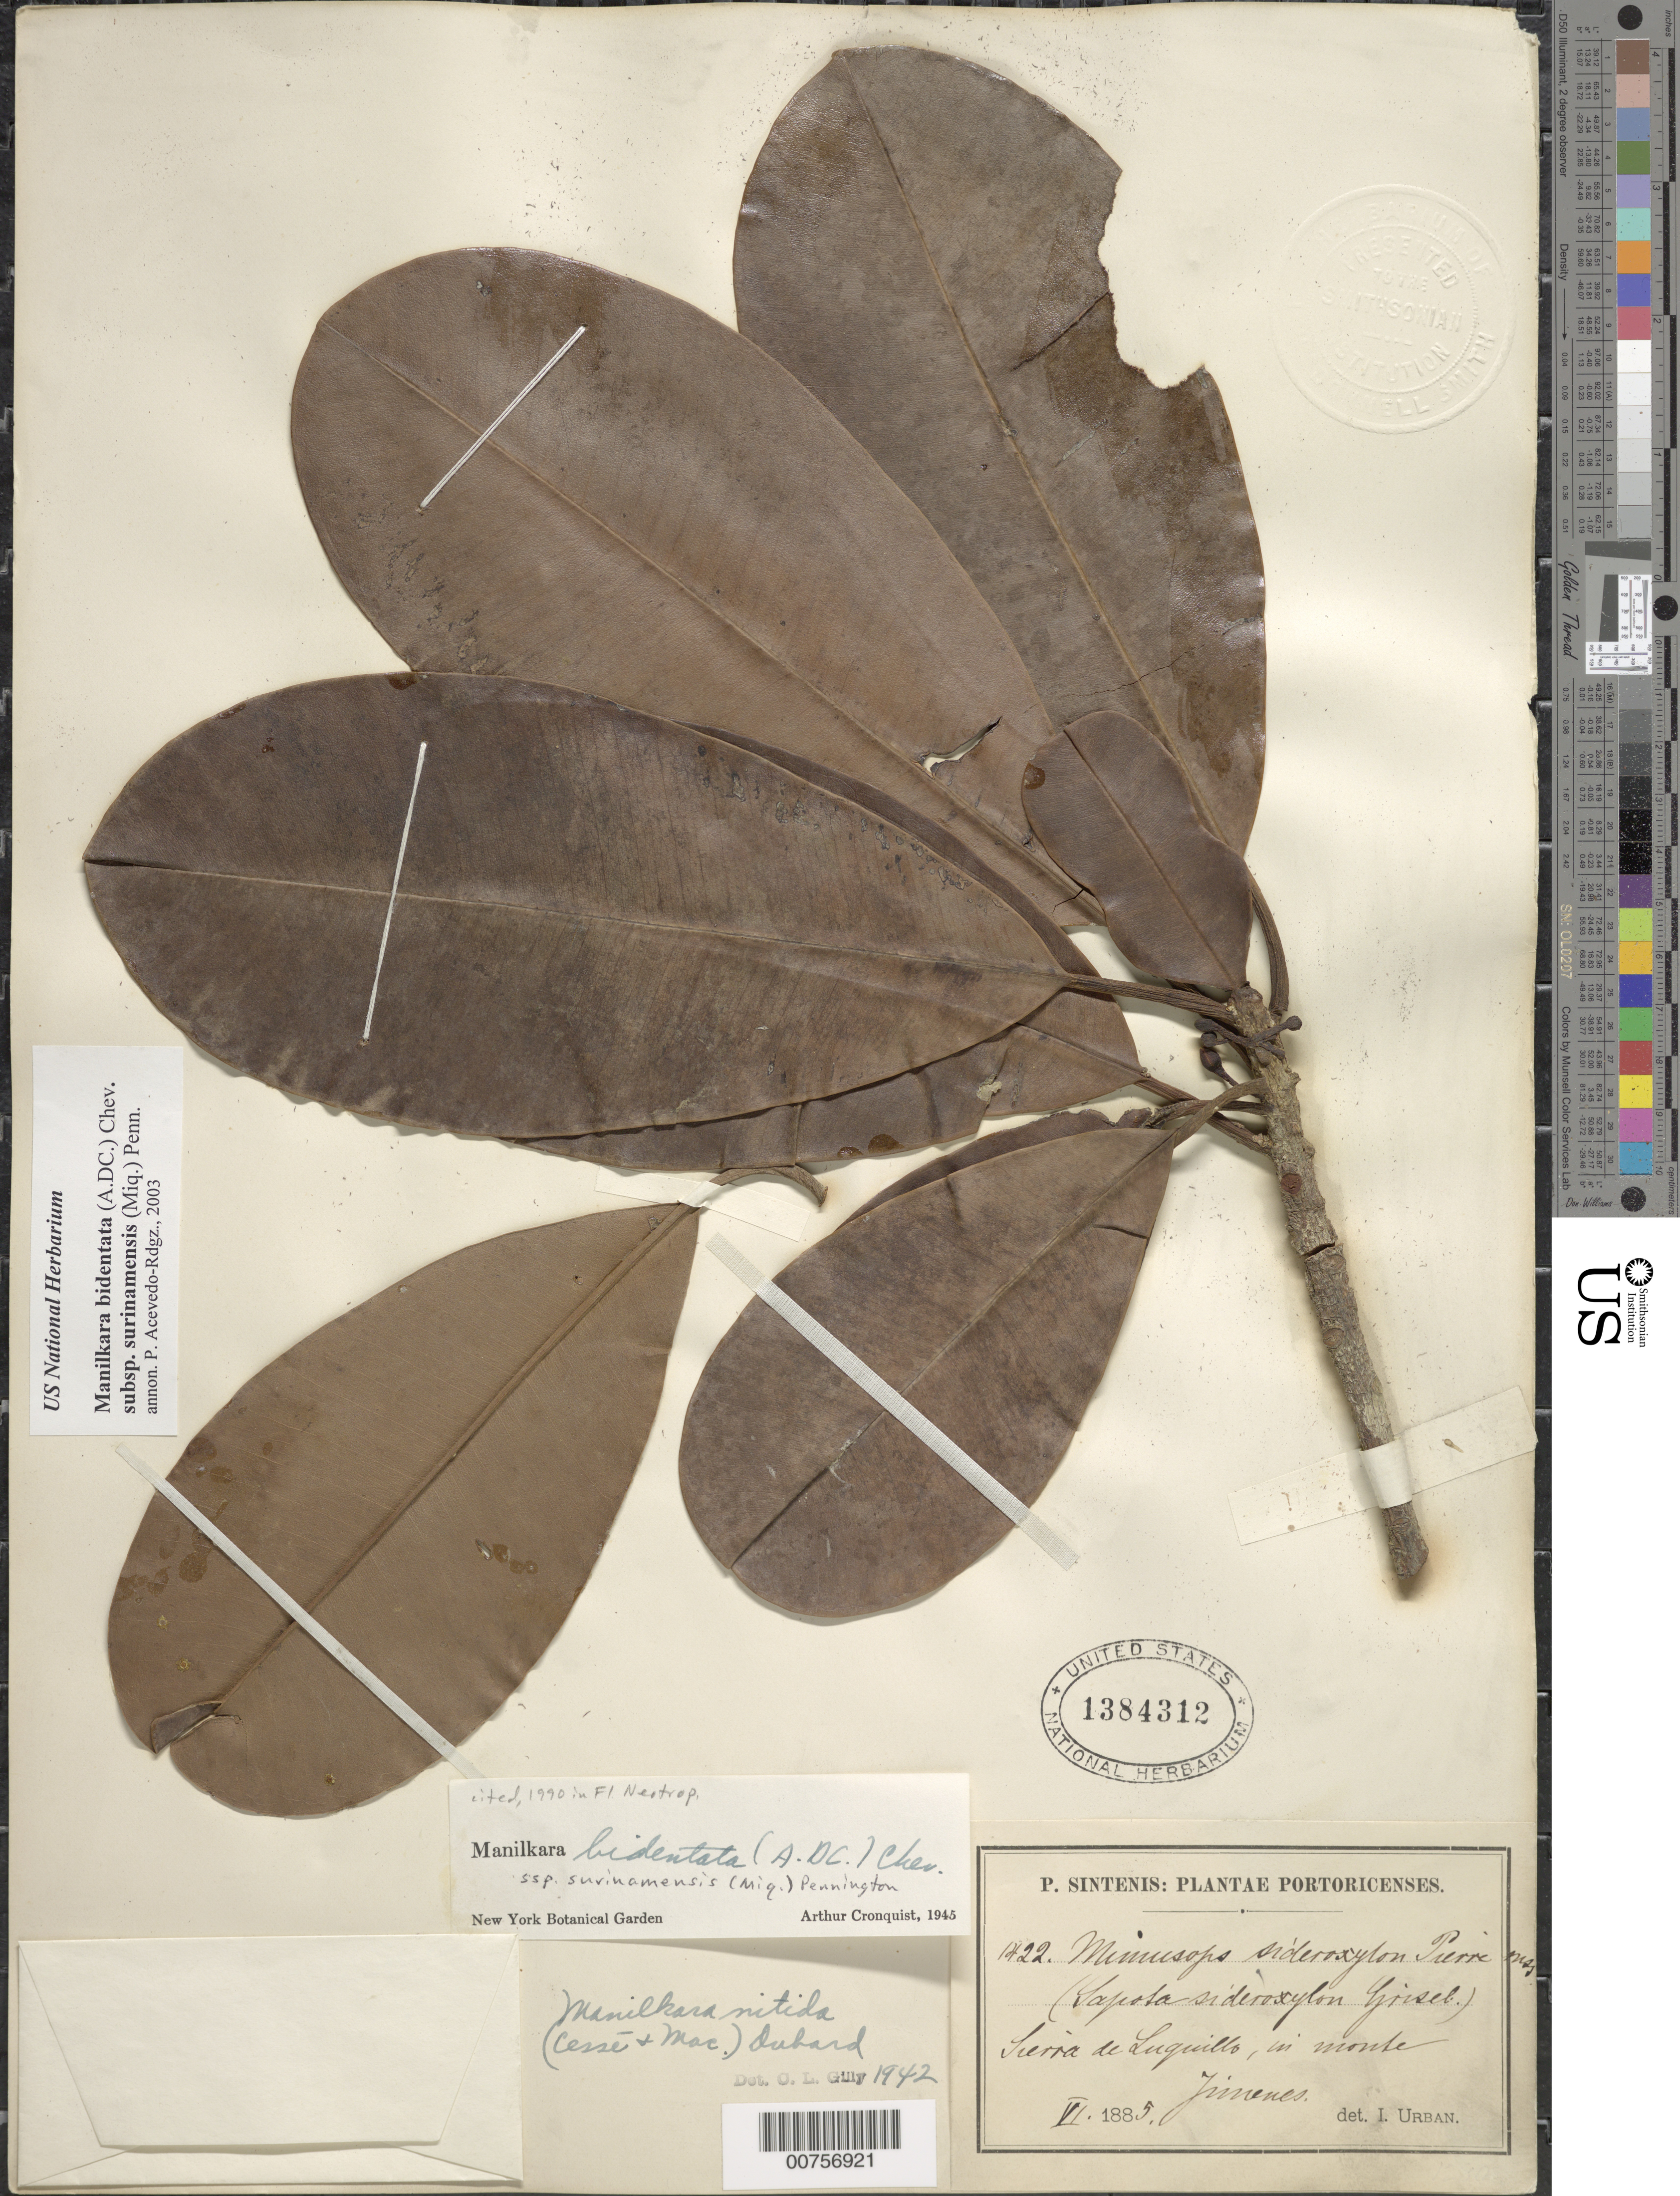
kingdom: Plantae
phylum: Tracheophyta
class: Magnoliopsida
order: Ericales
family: Sapotaceae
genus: Manilkara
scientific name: Manilkara bidentata subsp. surinamensis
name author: (Miq.) T.D. Penn.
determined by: Acevedo-Rodríguez, P., (BOT), Smithsonian Institution - National Museum of Natural History (UNITED STATES)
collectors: P. Sintenis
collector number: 1422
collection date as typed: Jun 1885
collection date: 1885-06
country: Puerto Rico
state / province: Luquillo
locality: Sierra de Luquillo, in monte Jimenes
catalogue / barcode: US 1384312